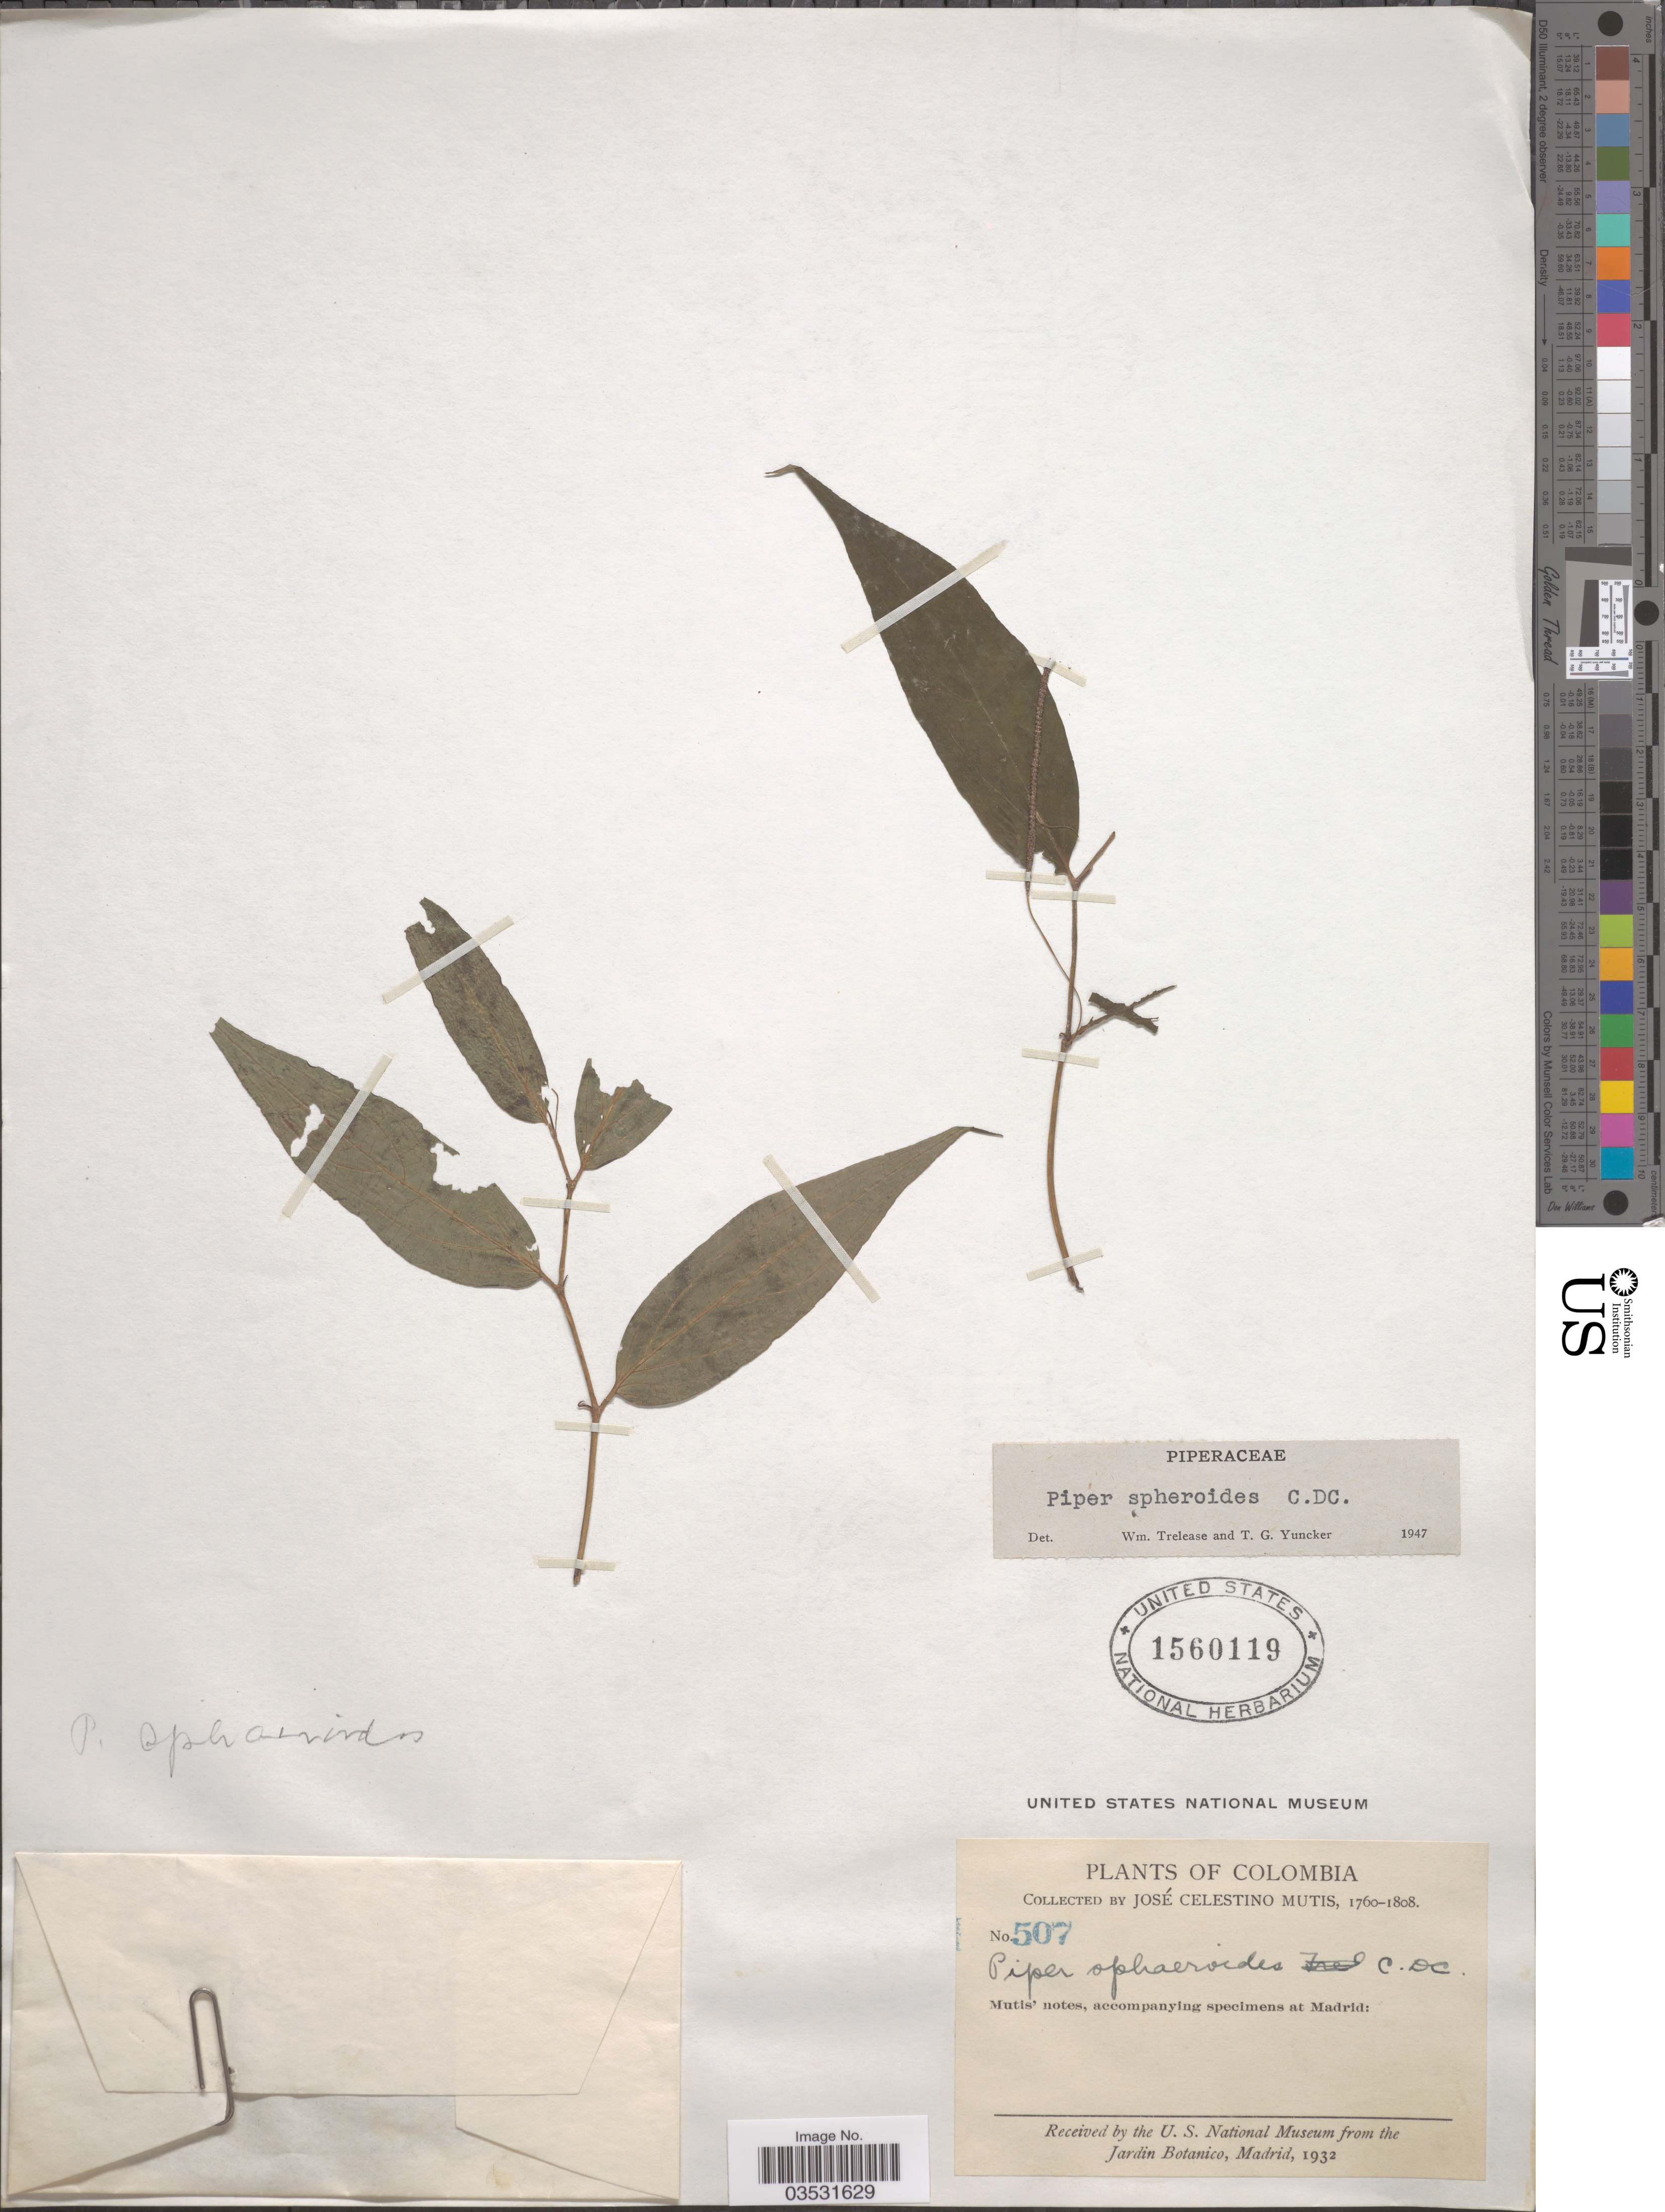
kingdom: Plantae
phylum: Tracheophyta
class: Magnoliopsida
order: Piperales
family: Piperaceae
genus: Piper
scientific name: Piper sphaeroides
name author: C. DC.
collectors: J. C. B. Mutis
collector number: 507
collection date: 1760/1808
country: Colombia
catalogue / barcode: US 1560119